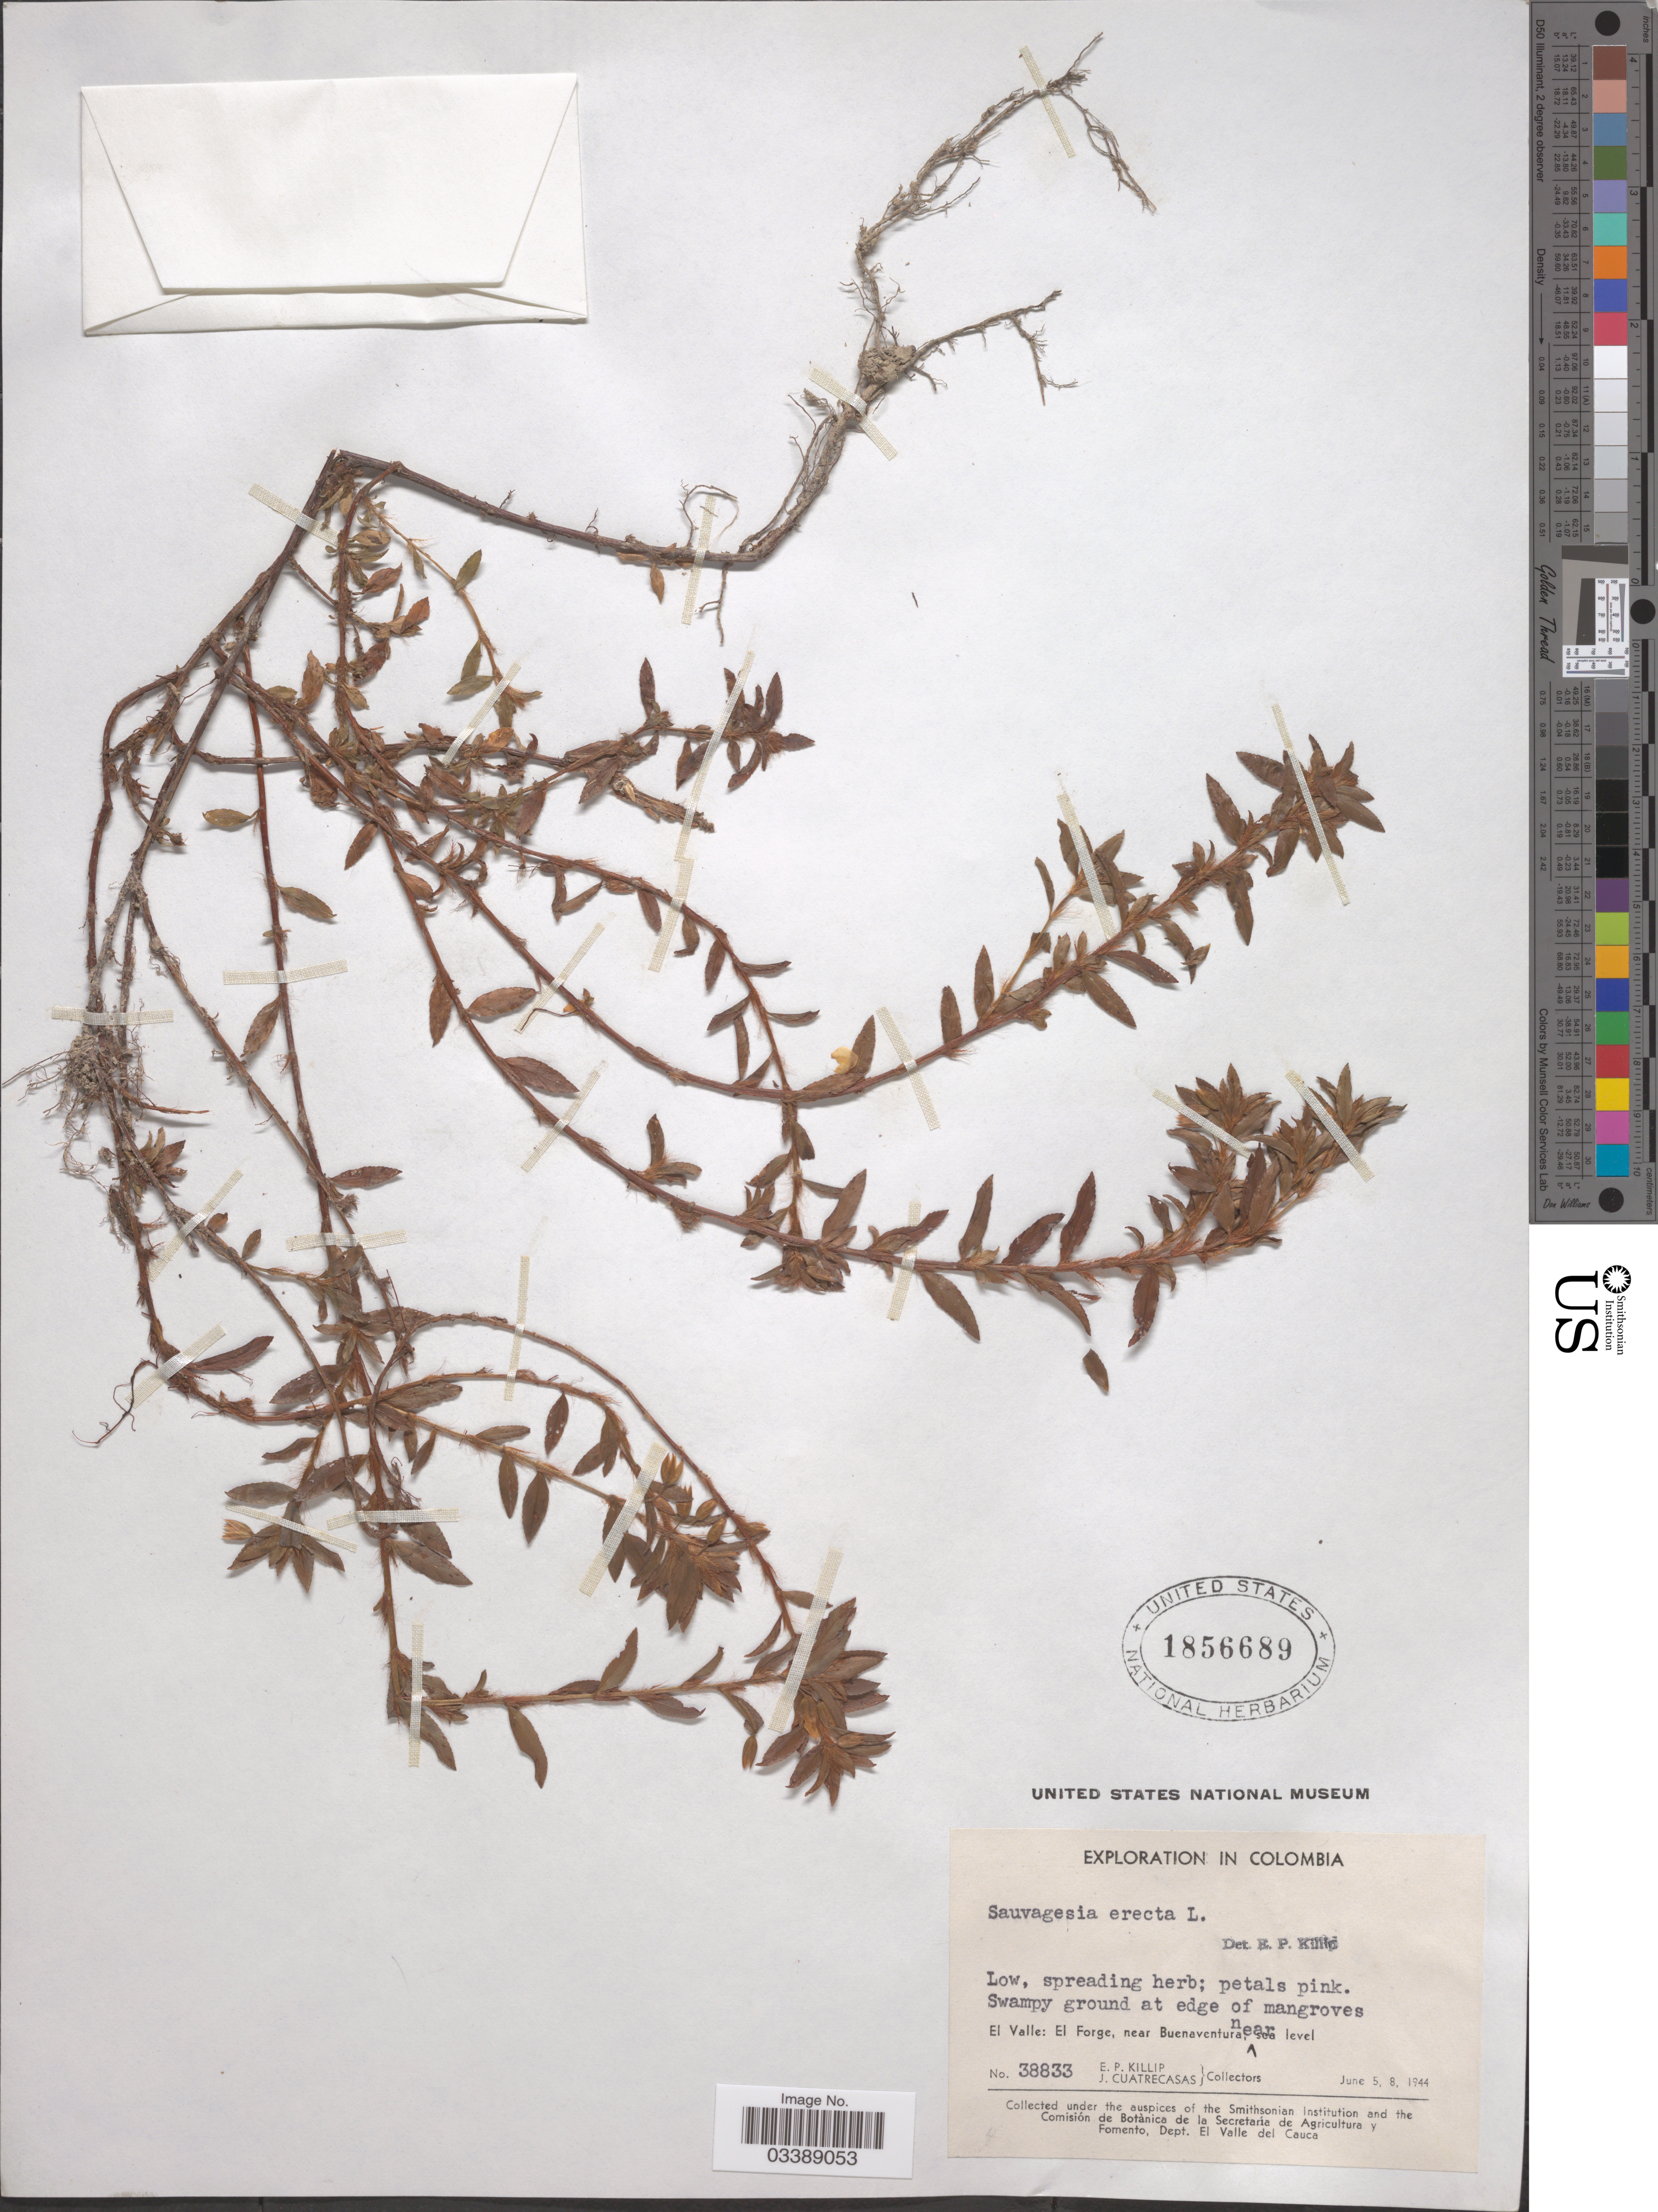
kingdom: Plantae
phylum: Tracheophyta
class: Magnoliopsida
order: Malpighiales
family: Ochnaceae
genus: Sauvagesia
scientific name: Sauvagesia erecta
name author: L.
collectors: E. P. Killip & J. Cuatrecasas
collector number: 38833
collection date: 1944-06-05/1944-06-08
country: Colombia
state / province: Valle del Cauca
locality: El Valle: El Forge, near Buenaventura.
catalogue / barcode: US 1856689